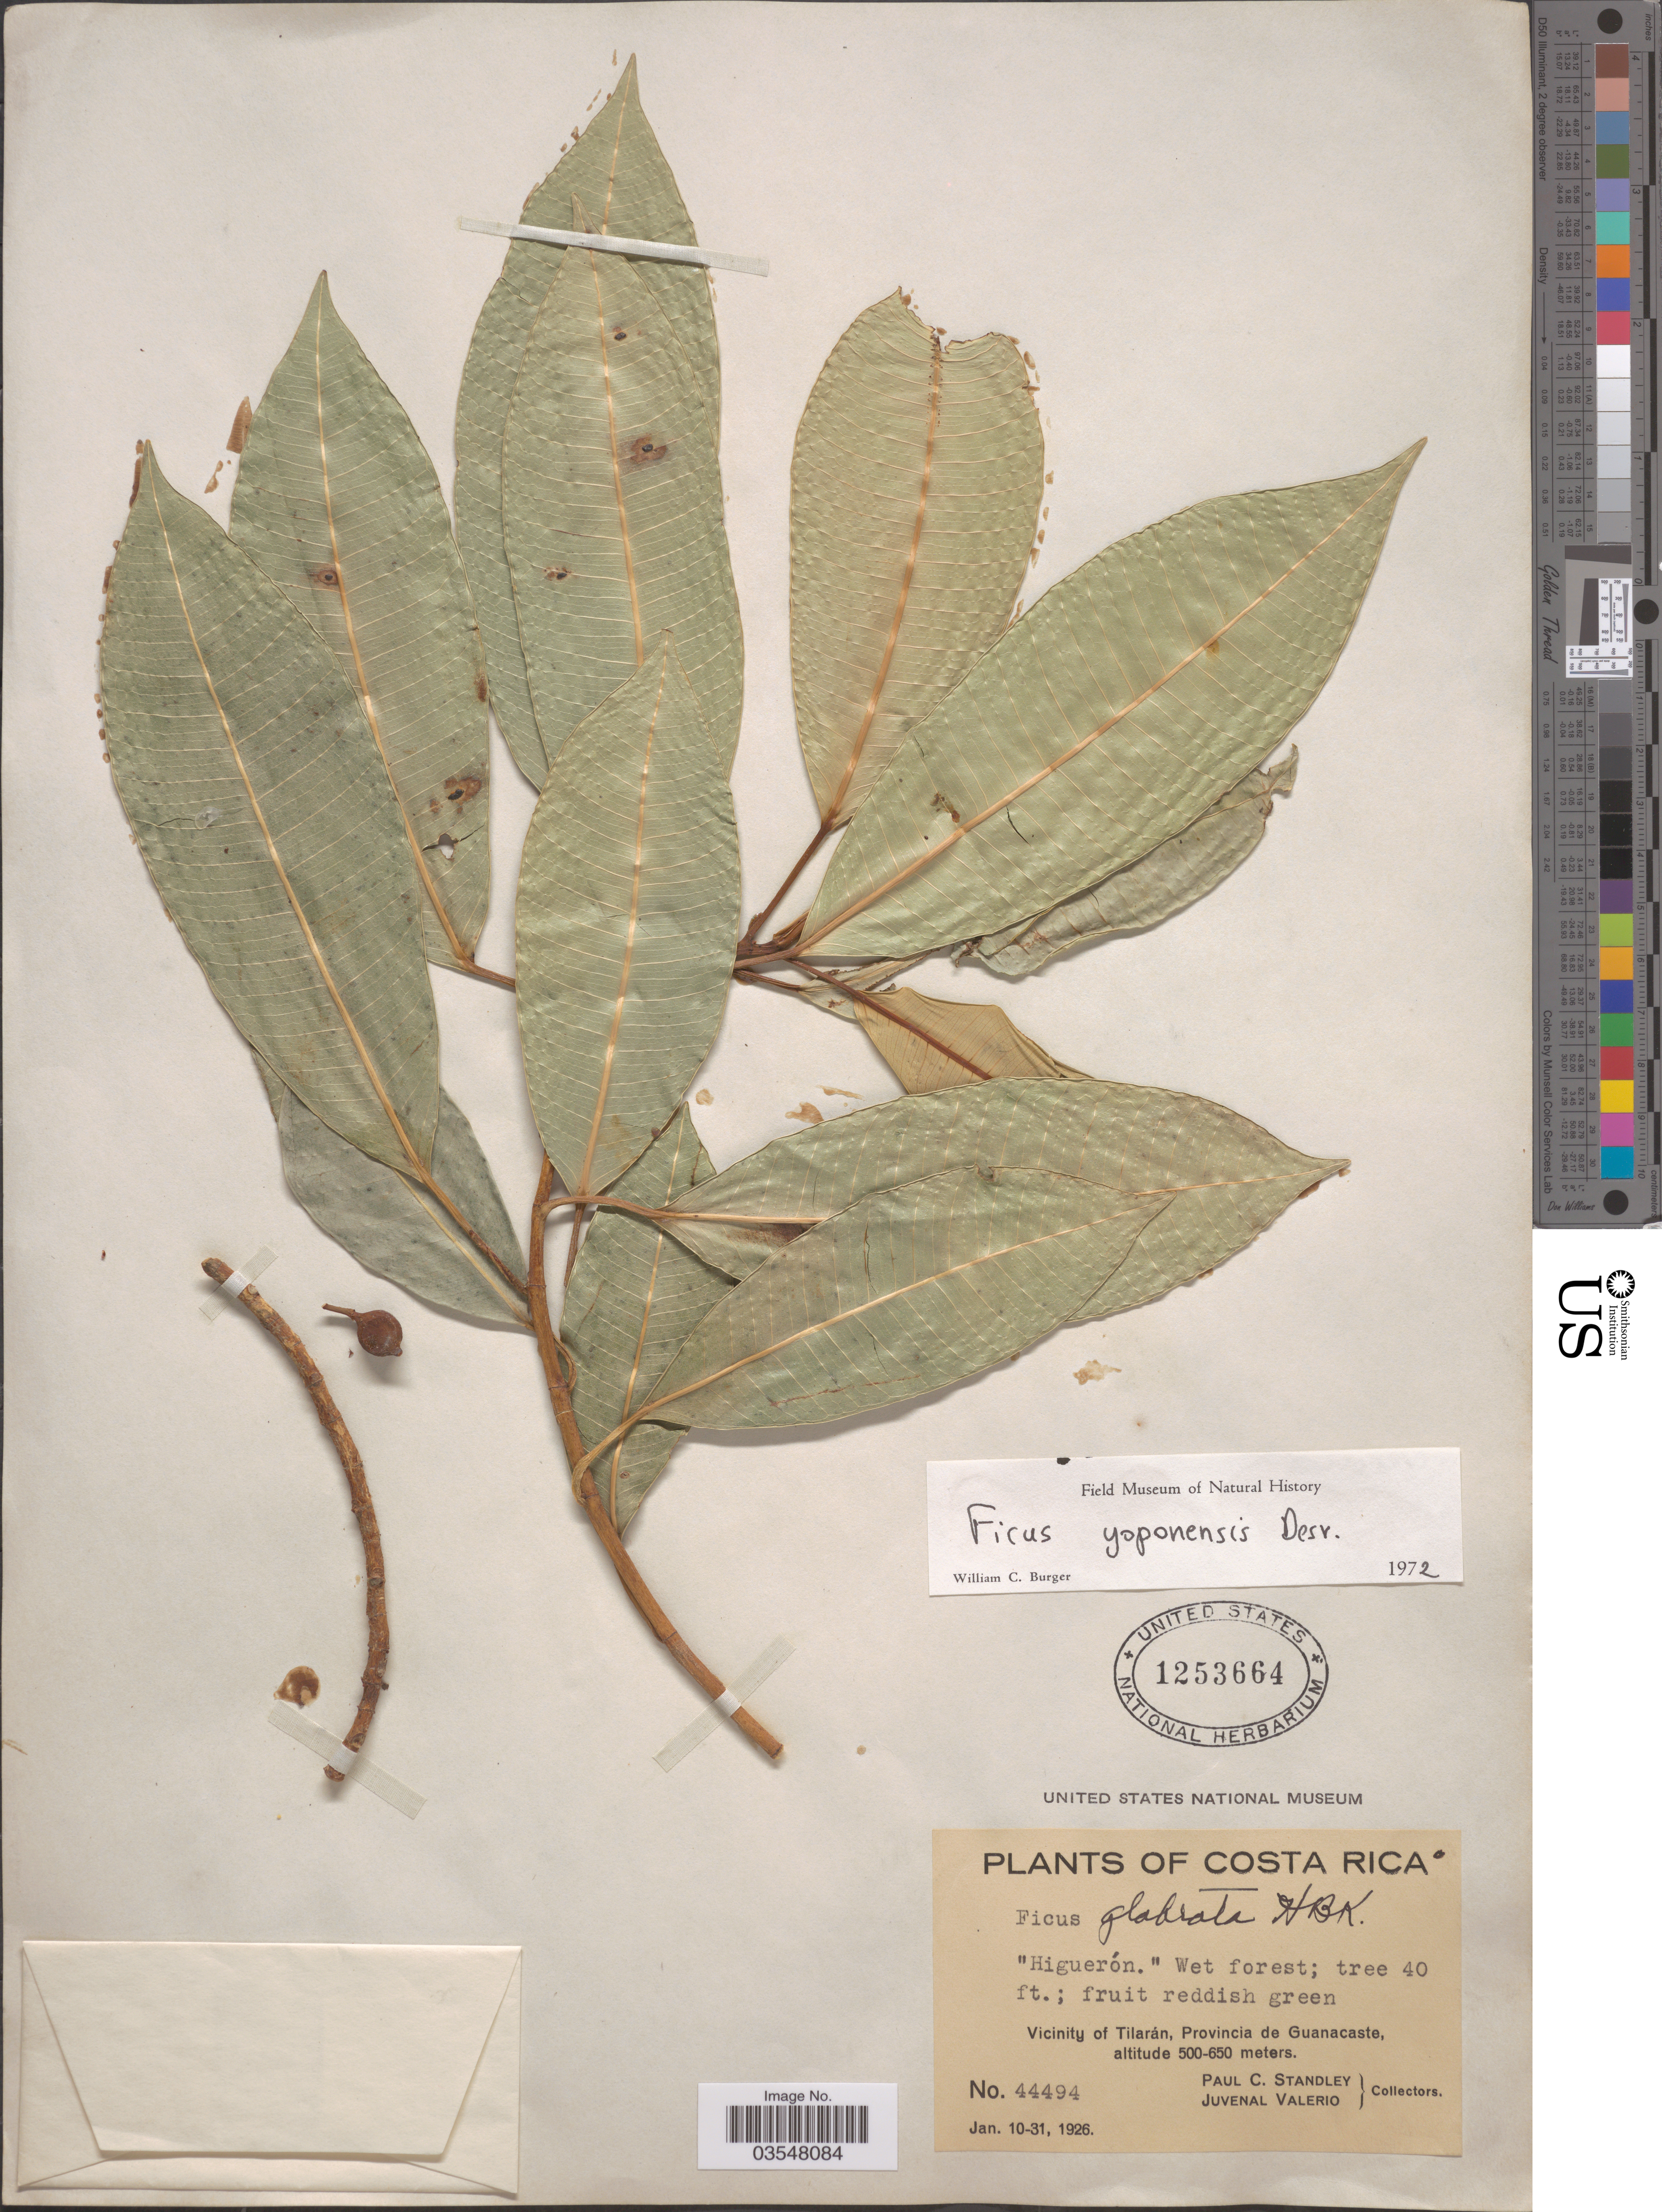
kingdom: Plantae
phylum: Tracheophyta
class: Magnoliopsida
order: Rosales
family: Moraceae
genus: Ficus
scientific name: Ficus yoponensis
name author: Desv.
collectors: P. C. Standley & J. Valerio R.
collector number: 44494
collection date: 1926-01-10/1926-01-31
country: Costa Rica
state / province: Guanacaste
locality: Vicinity of Tilarán.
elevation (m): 500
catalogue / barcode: US 1253664